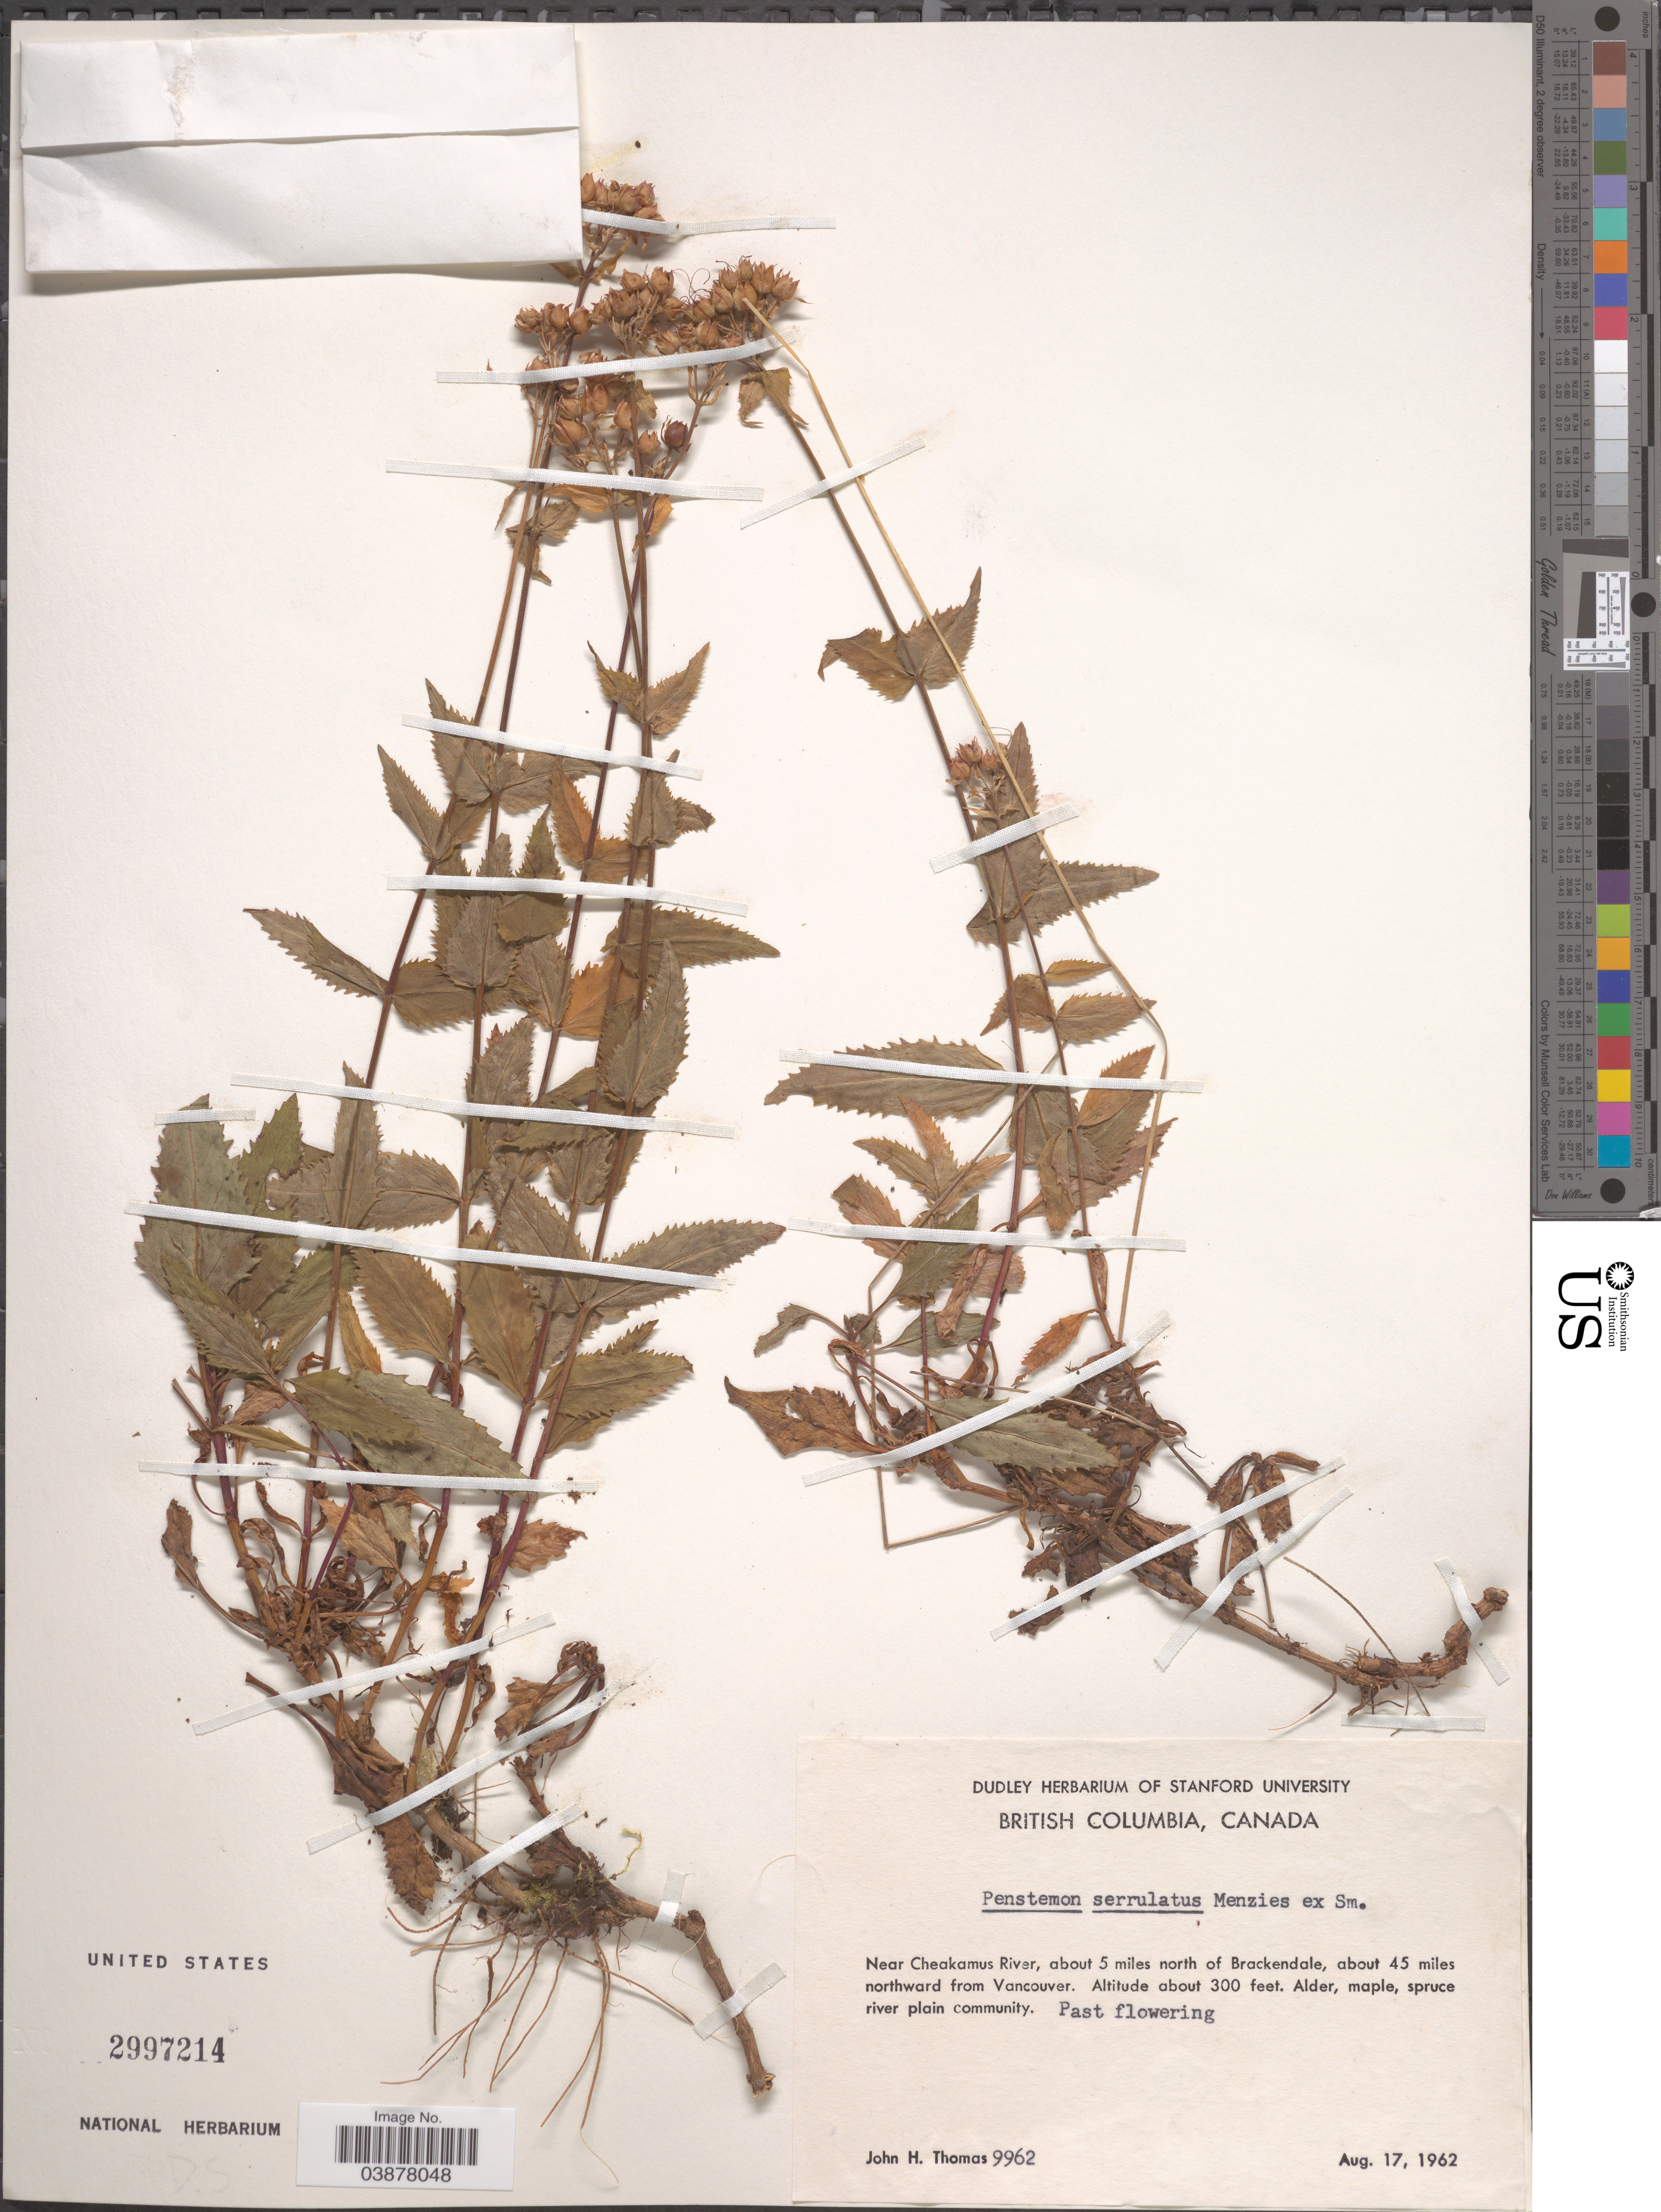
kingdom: Plantae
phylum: Tracheophyta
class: Magnoliopsida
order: Lamiales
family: Plantaginaceae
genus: Penstemon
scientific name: Penstemon serrulatus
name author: Menzies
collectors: J. H. Thomas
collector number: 9962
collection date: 1962-08-17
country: Canada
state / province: British Columbia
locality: Near Cheakamus River, about 5 miles north of Brackendale, about 45 miles northward from Vancouver.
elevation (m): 91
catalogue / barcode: US 2997214